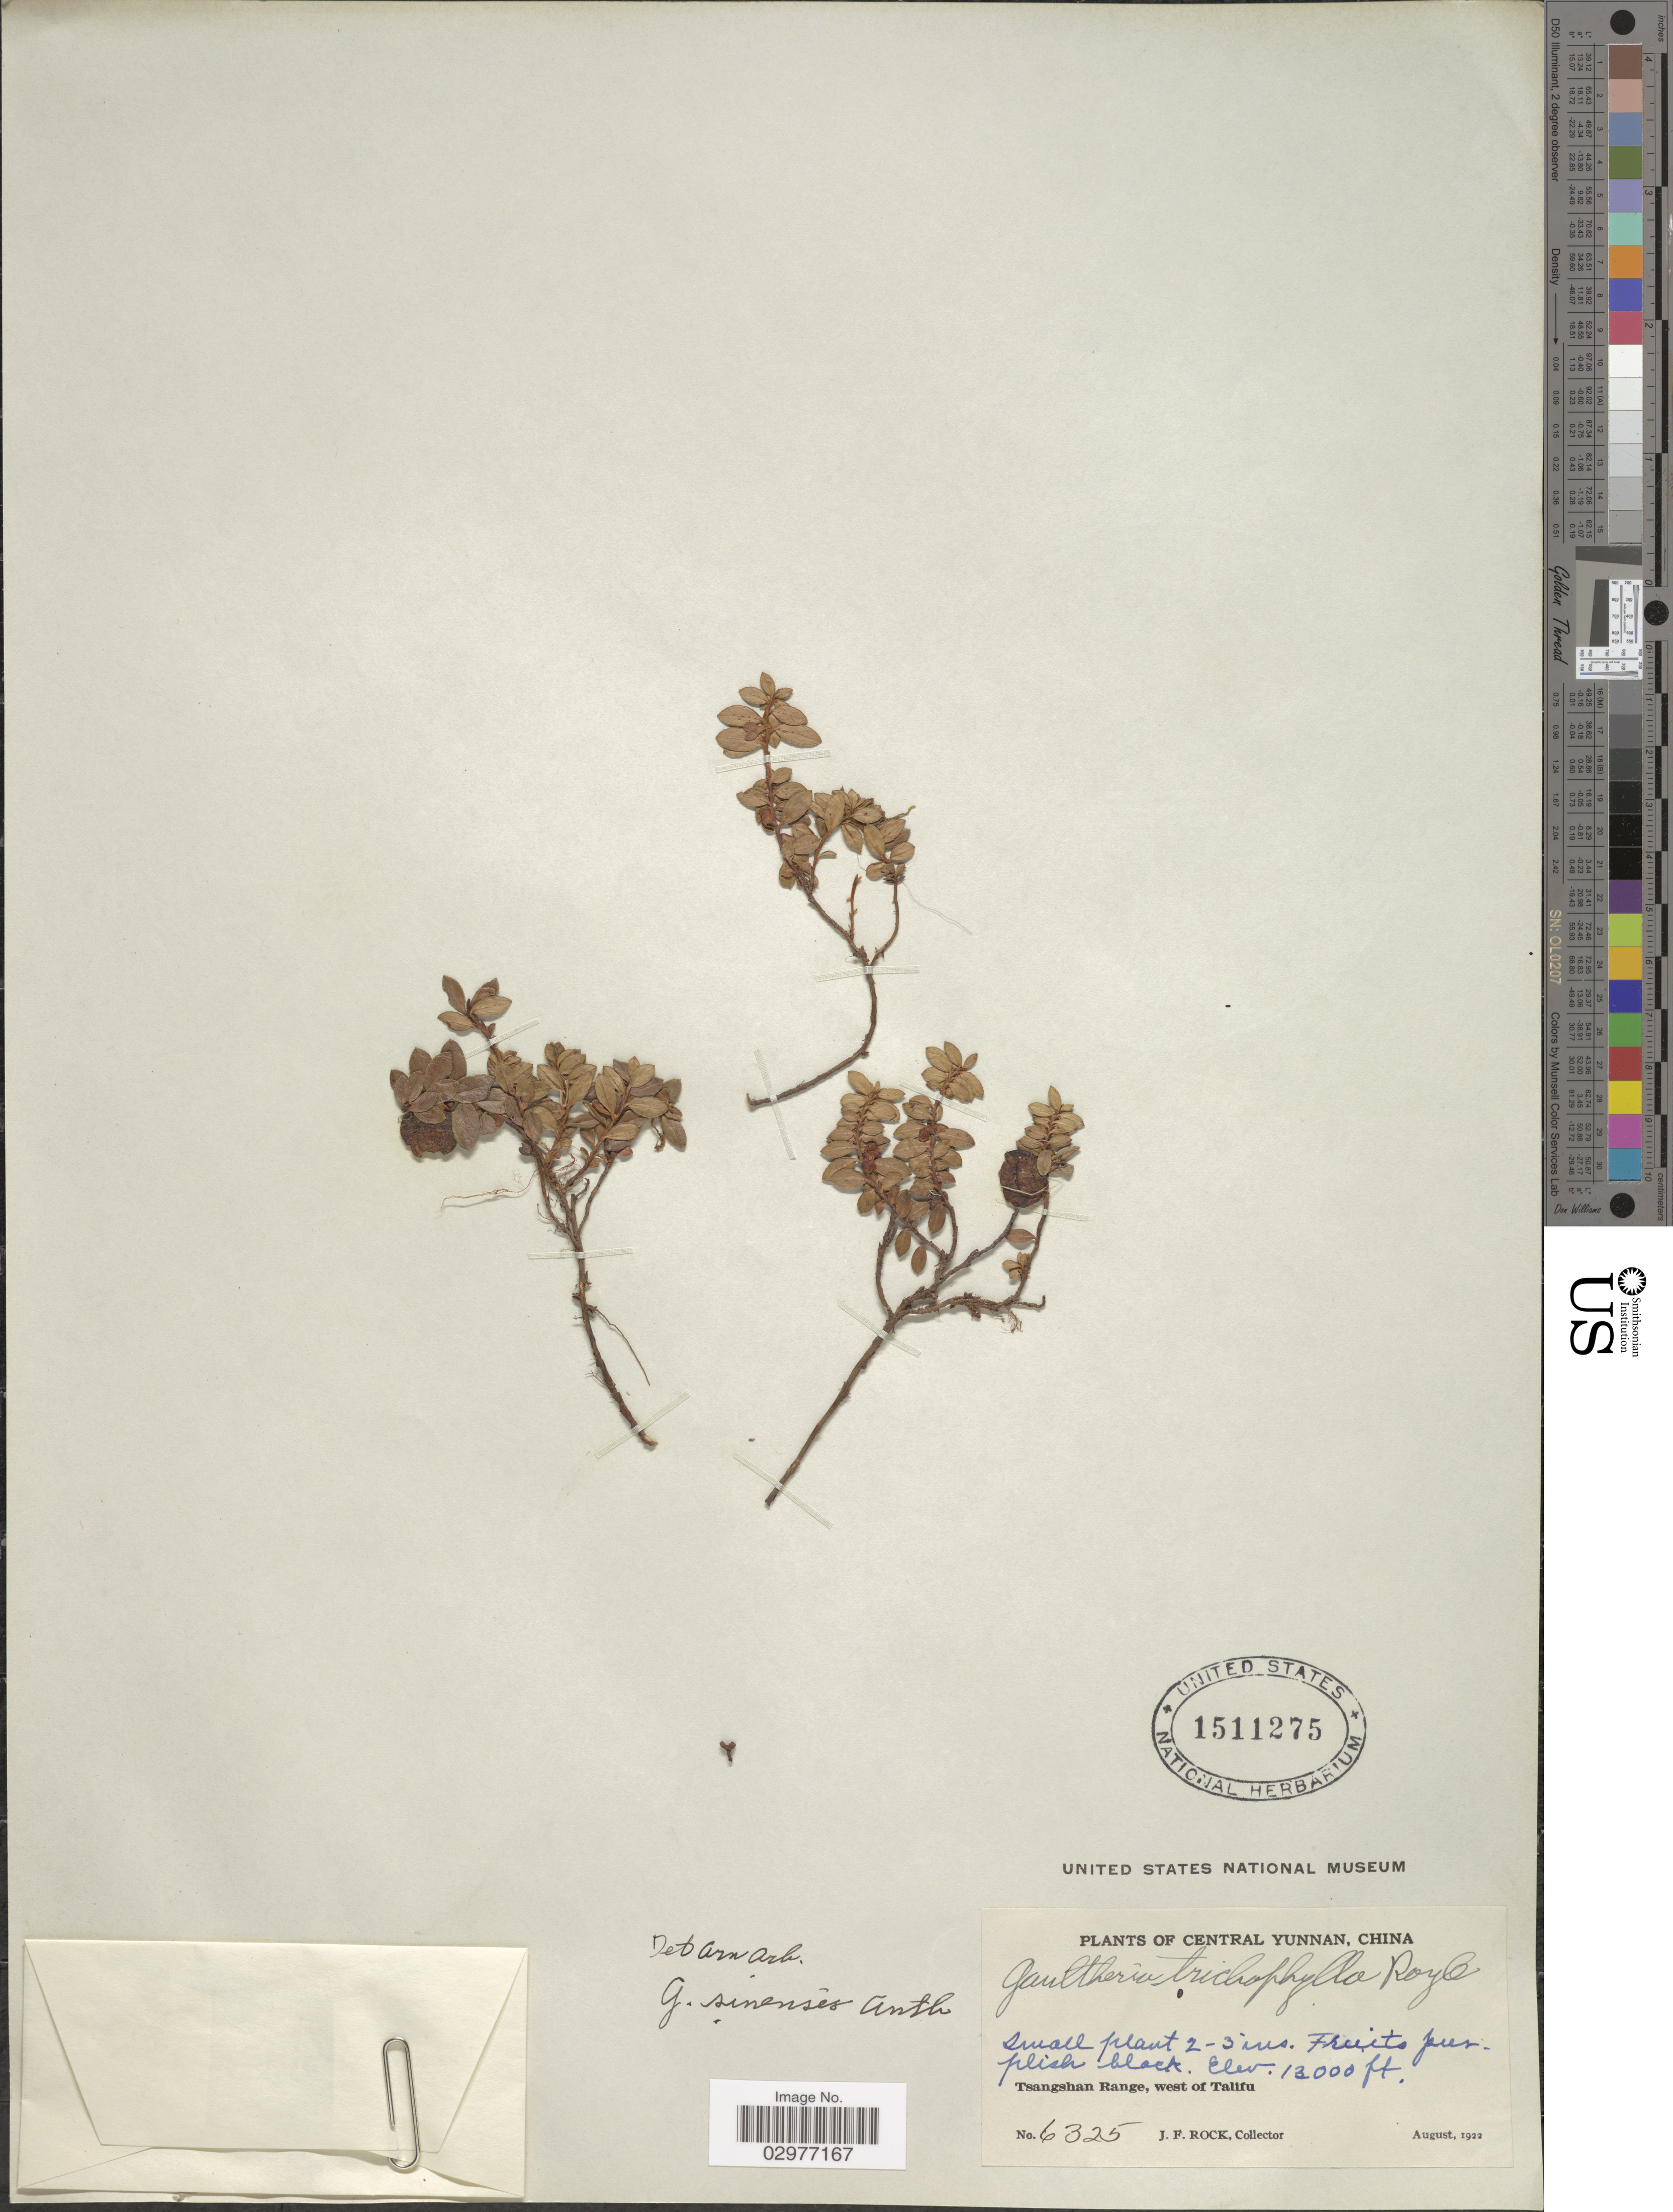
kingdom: Plantae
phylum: Tracheophyta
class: Magnoliopsida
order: Ericales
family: Ericaceae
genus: Gaultheria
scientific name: Gaultheria sinensis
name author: J. Anthony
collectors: J. Rock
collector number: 6325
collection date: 1922-08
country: China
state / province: Yunnan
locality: Central Yunnan. Tsangshan Range, west of Talifu.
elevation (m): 3962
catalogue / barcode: US 1511275